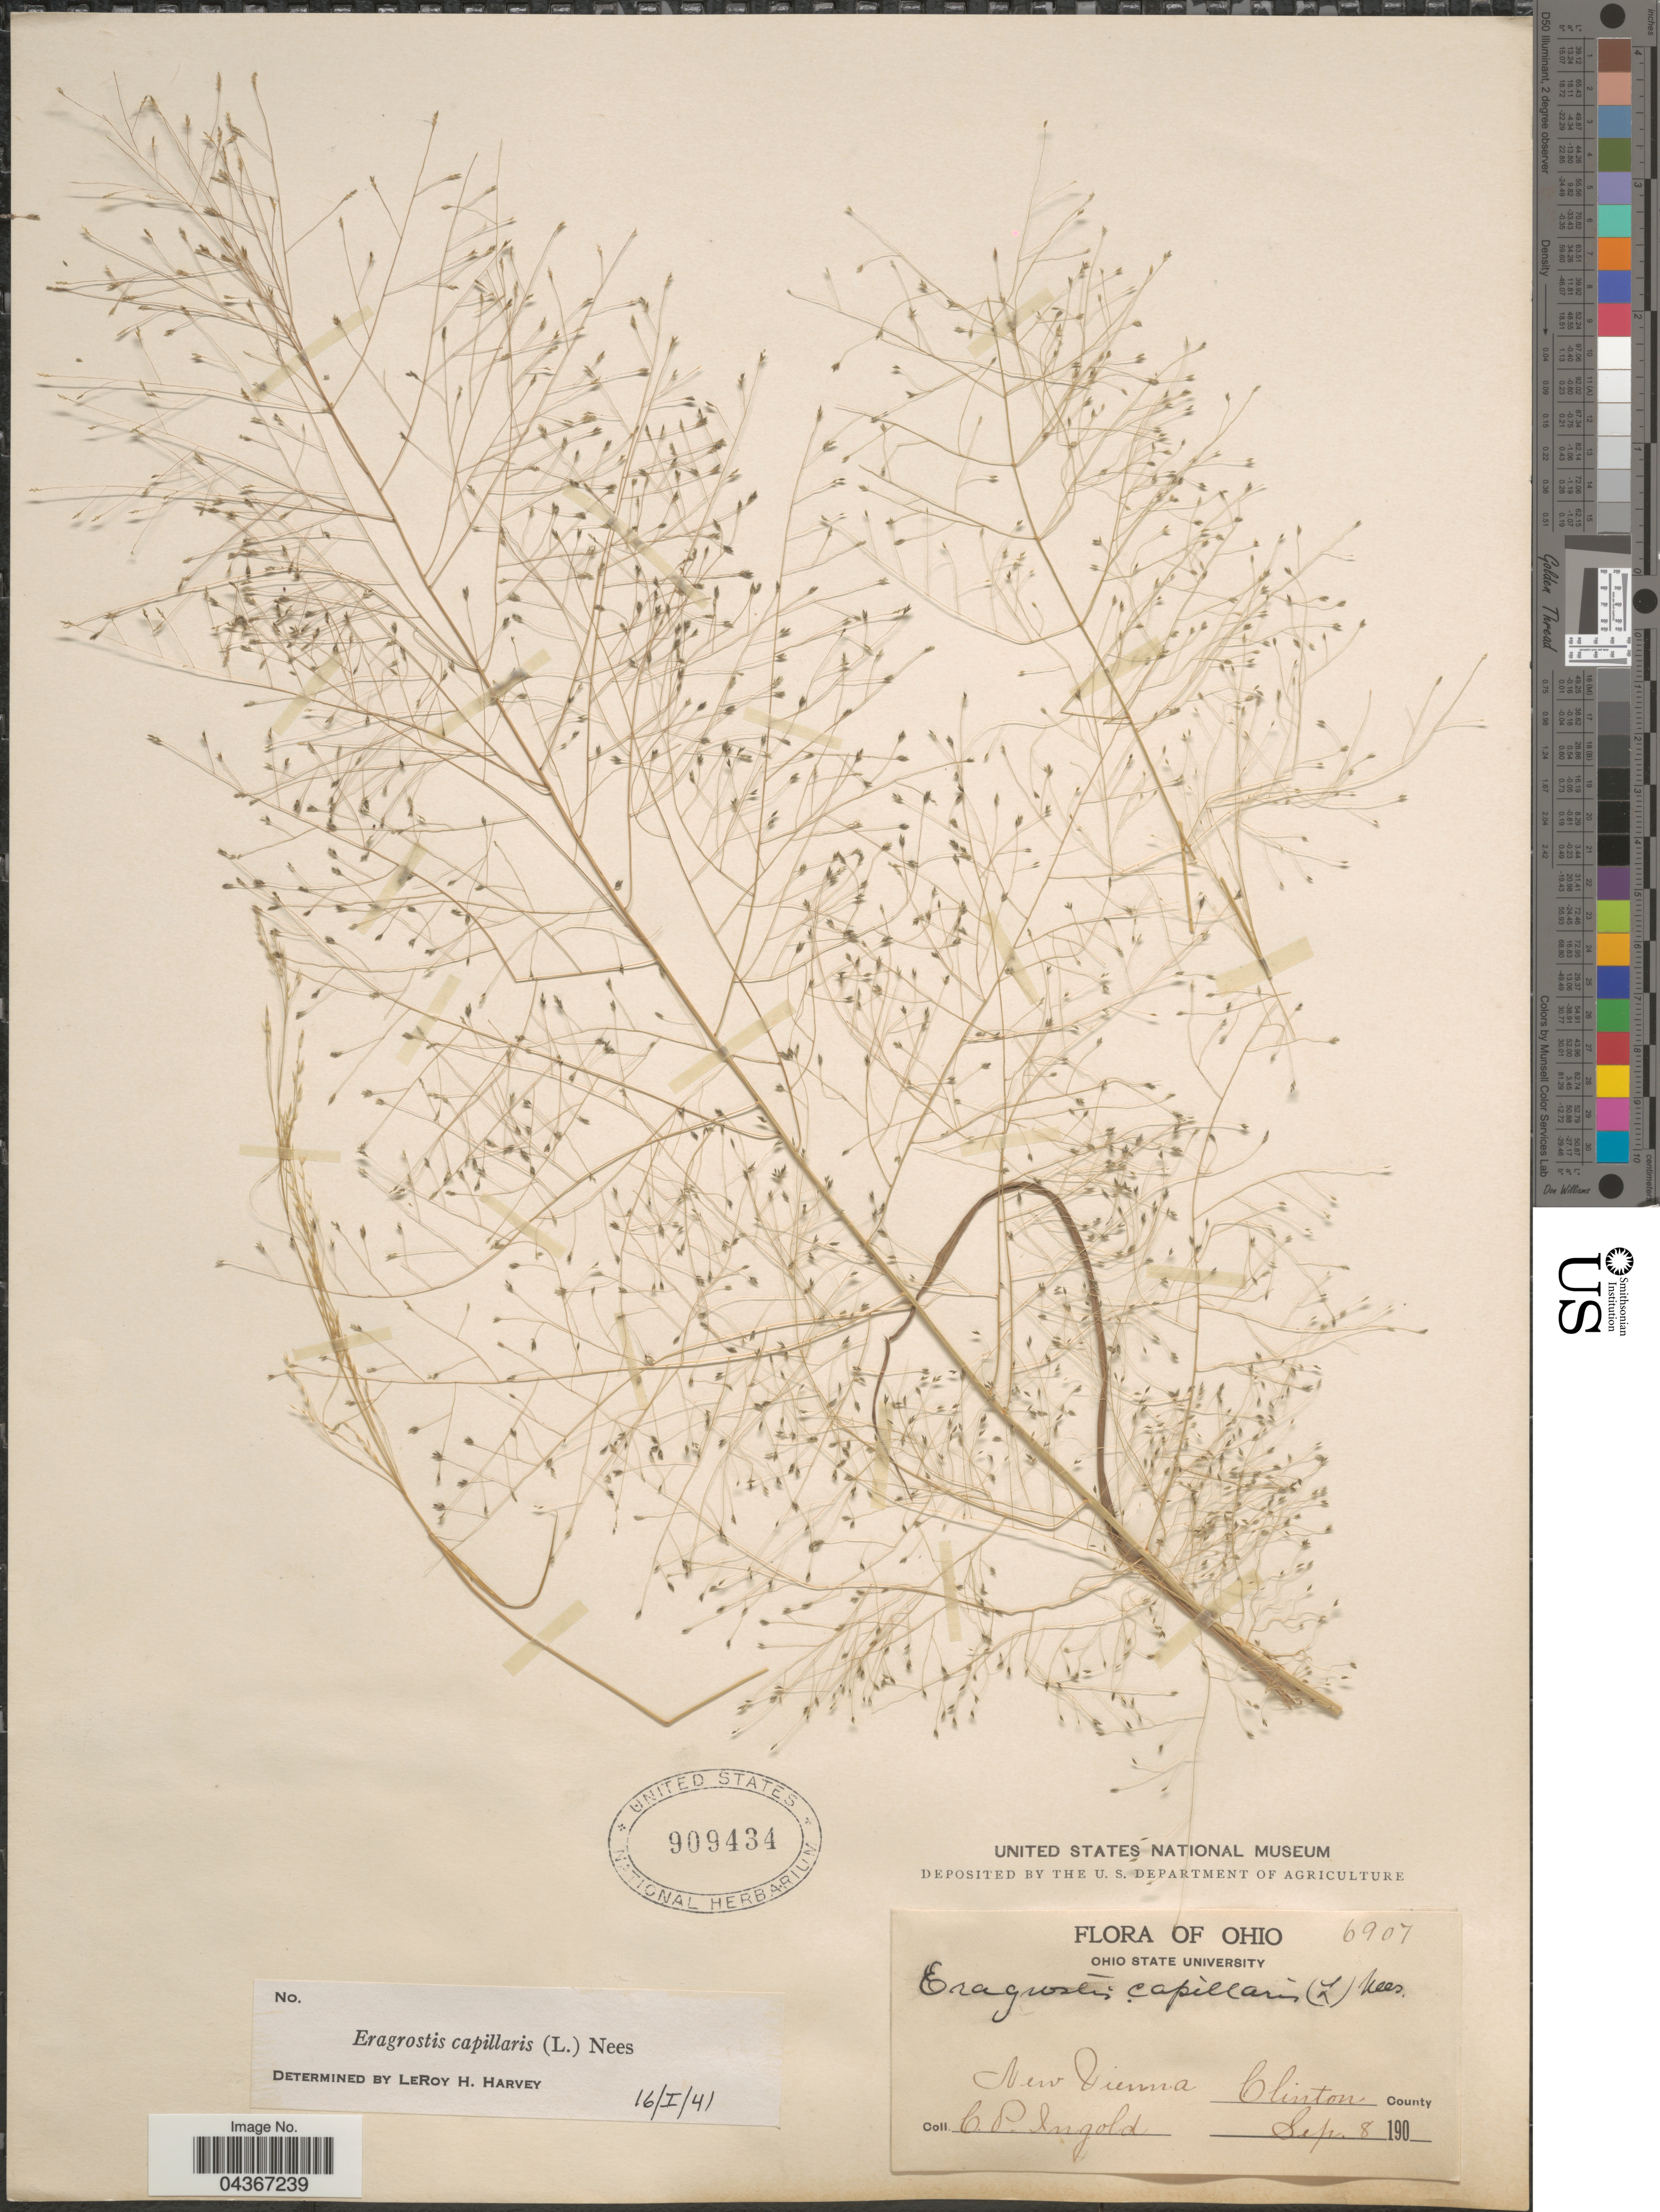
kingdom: Plantae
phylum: Tracheophyta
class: Liliopsida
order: Poales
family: Poaceae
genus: Eragrostis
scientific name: Eragrostis capillaris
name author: (L.) Nees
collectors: C. Ingold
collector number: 6907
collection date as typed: Sep. 8 190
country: United States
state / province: Ohio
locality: New Vienna. Clinton County.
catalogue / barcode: US 909434